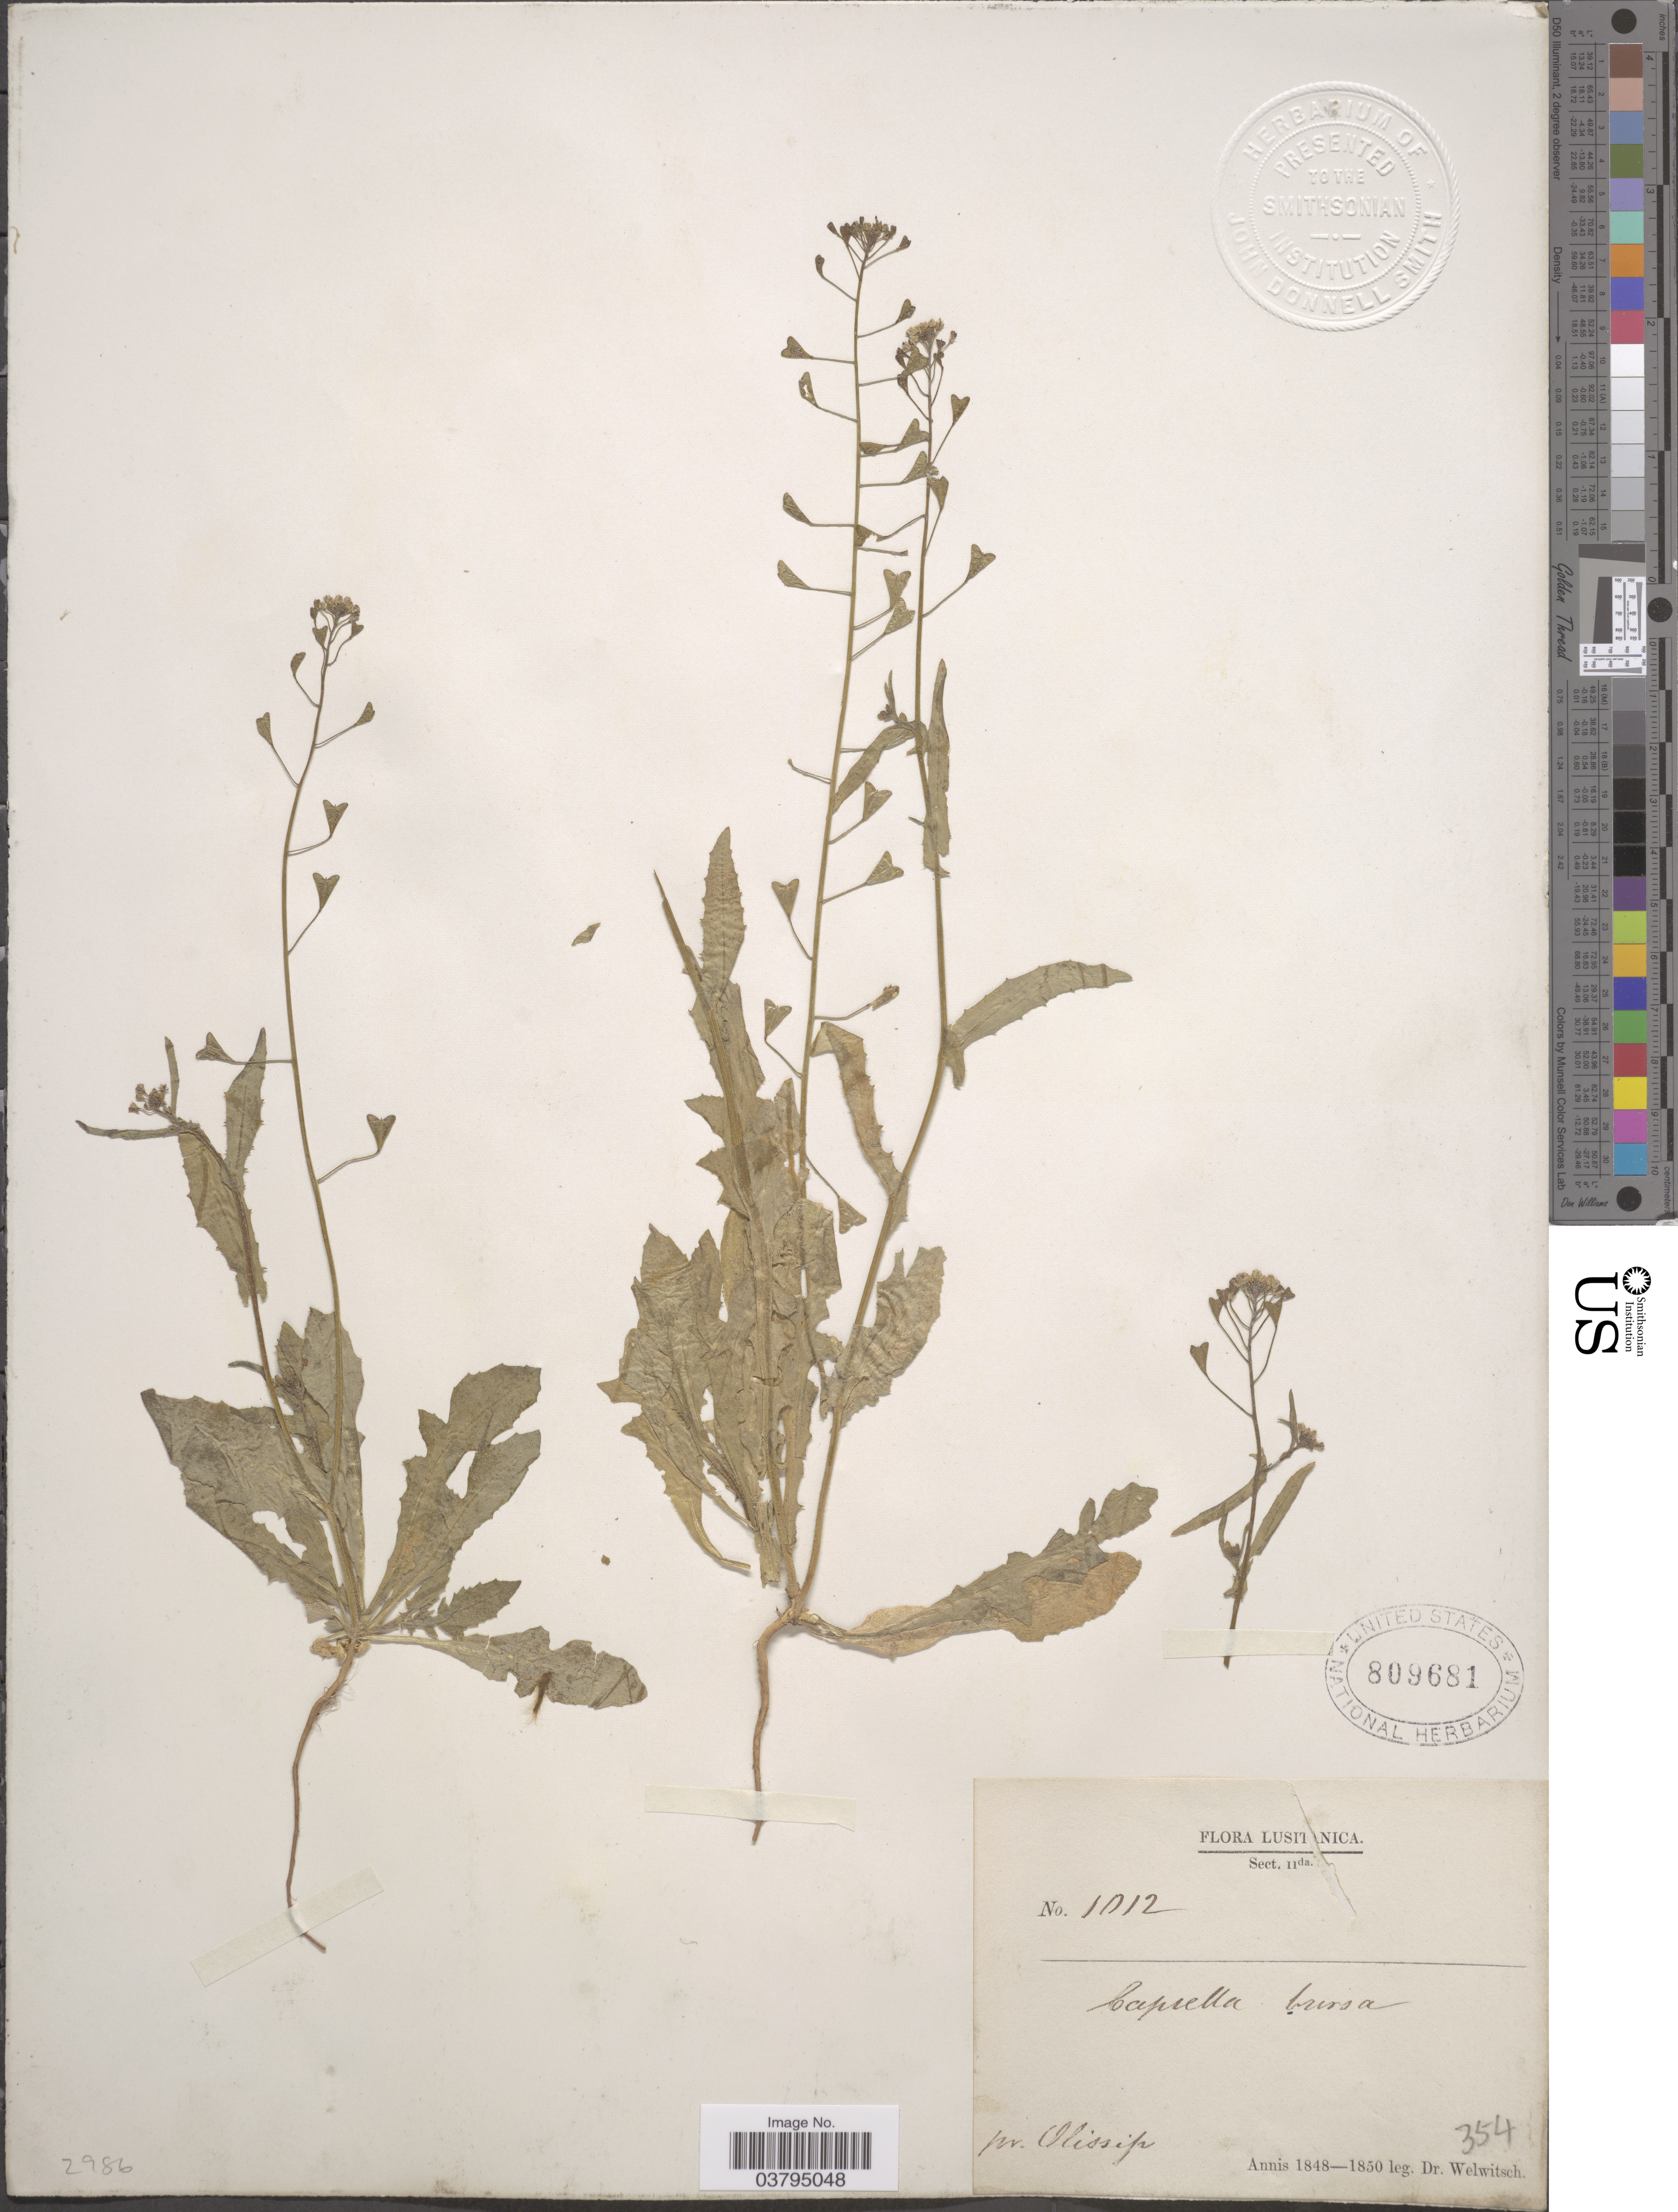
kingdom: Plantae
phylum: Tracheophyta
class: Magnoliopsida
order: Brassicales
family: Brassicaceae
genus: Capsella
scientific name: Capsella bursa-pastoris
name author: (L.) Medik.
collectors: -. Welwitsch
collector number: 1012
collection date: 1848/1850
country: Portugal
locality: Lusitanica. Pr. Olissip.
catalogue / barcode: US 809681